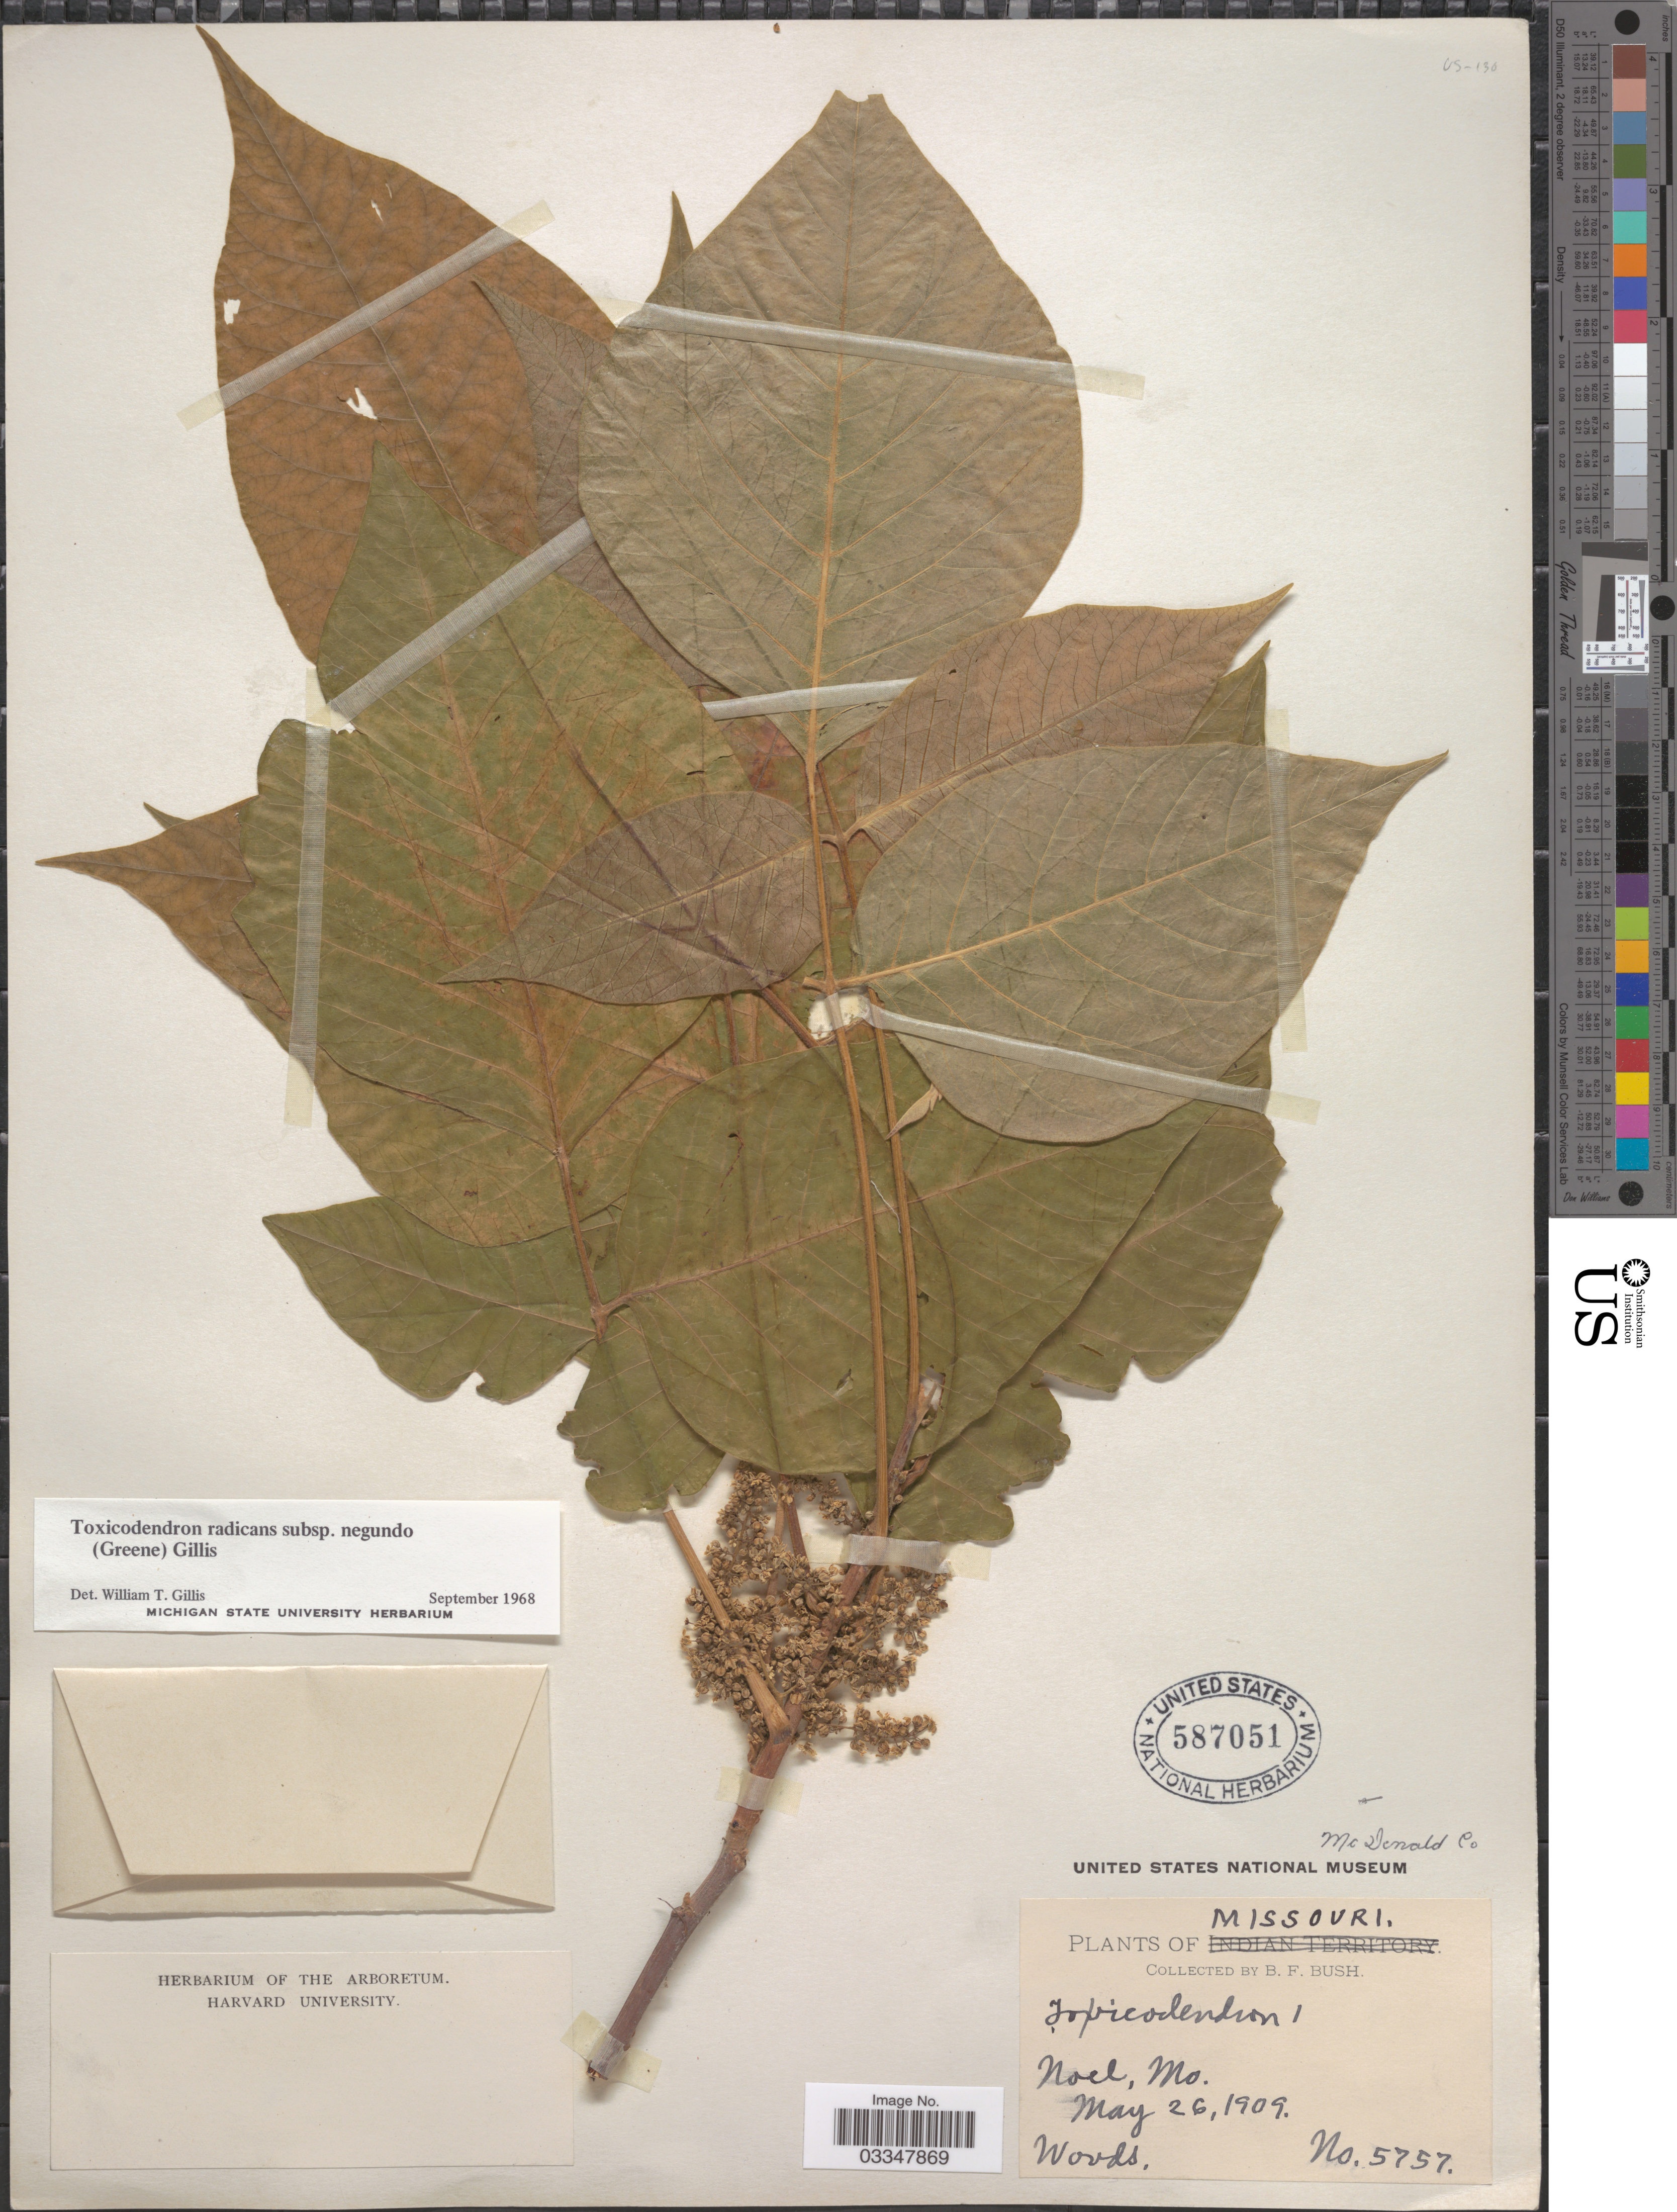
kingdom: Plantae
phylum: Tracheophyta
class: Magnoliopsida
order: Sapindales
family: Anacardiaceae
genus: Toxicodendron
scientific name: Toxicodendron radicans subsp. negundo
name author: (Greene) Gillis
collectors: B. F. Bush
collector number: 5757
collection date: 1909-05-26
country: United States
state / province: Missouri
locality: McDonald Co. Noel.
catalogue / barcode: US 587051